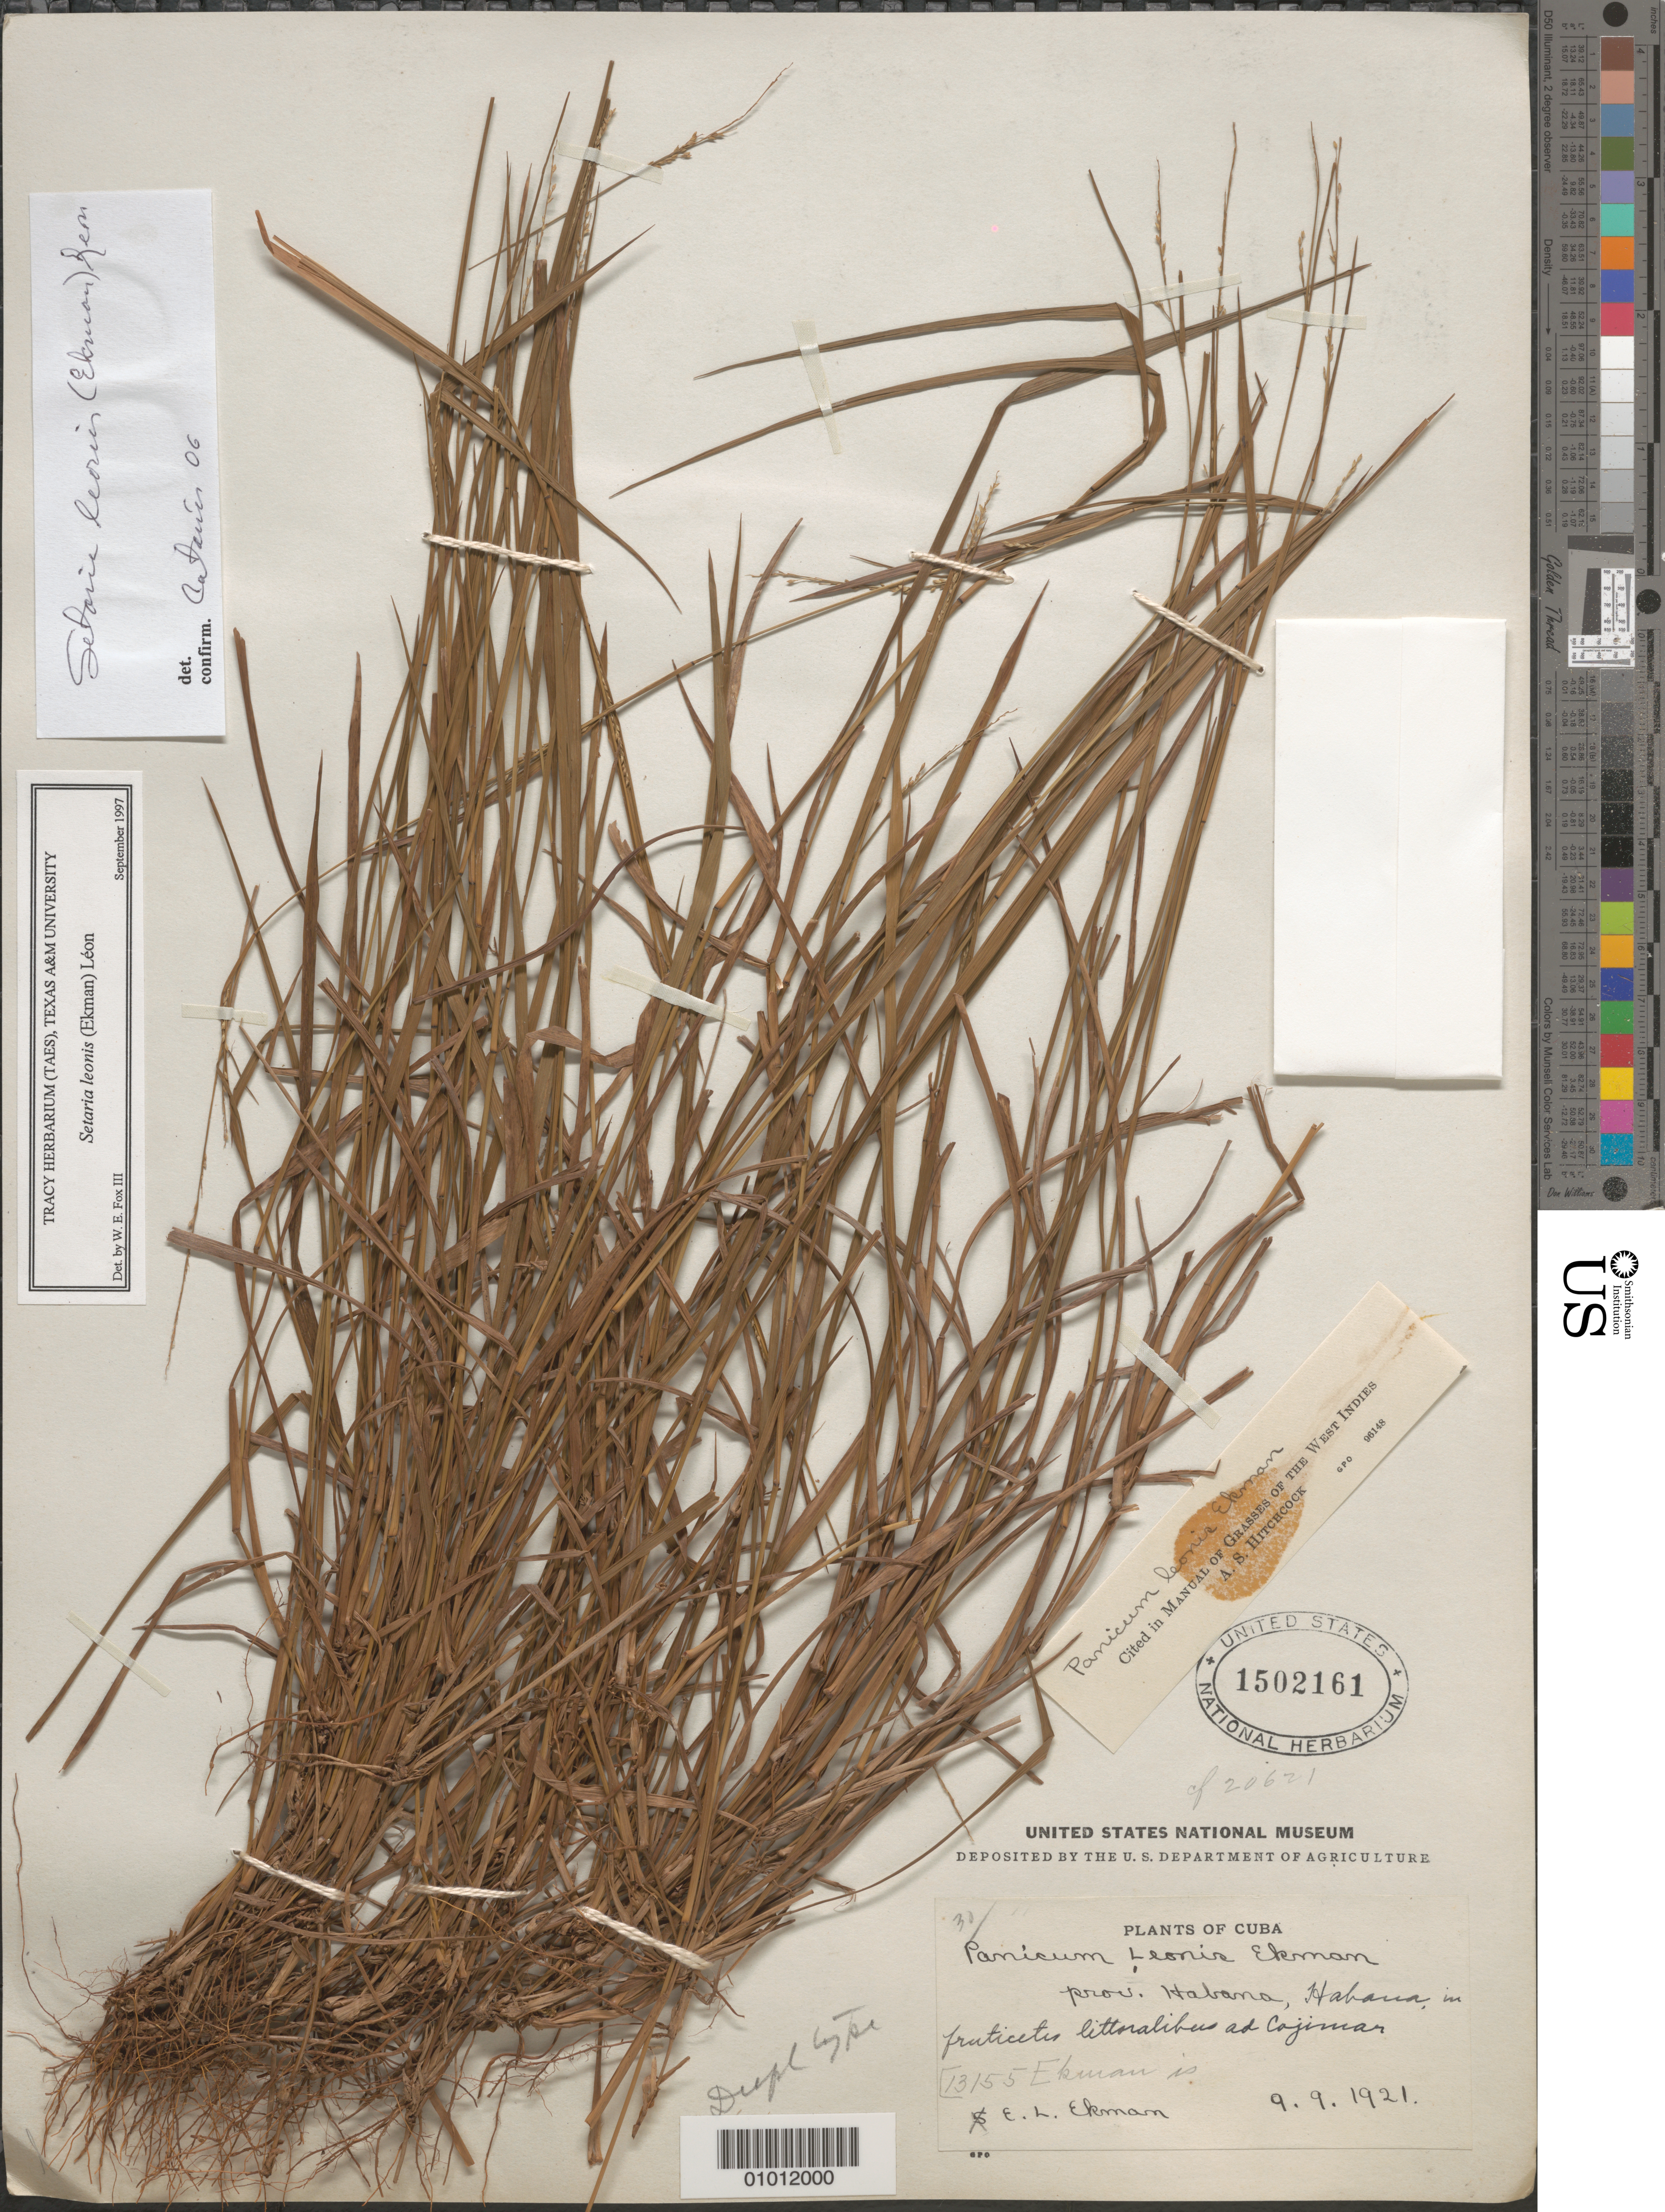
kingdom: Plantae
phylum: Tracheophyta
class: Liliopsida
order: Poales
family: Poaceae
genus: Setaria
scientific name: Setaria leonis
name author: (Ekman) León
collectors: E. L. Ekman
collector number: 13155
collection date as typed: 09 Sep 1921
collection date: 1921-09-09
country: Cuba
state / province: La Habana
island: Cuba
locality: La Habana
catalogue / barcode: US 1502161